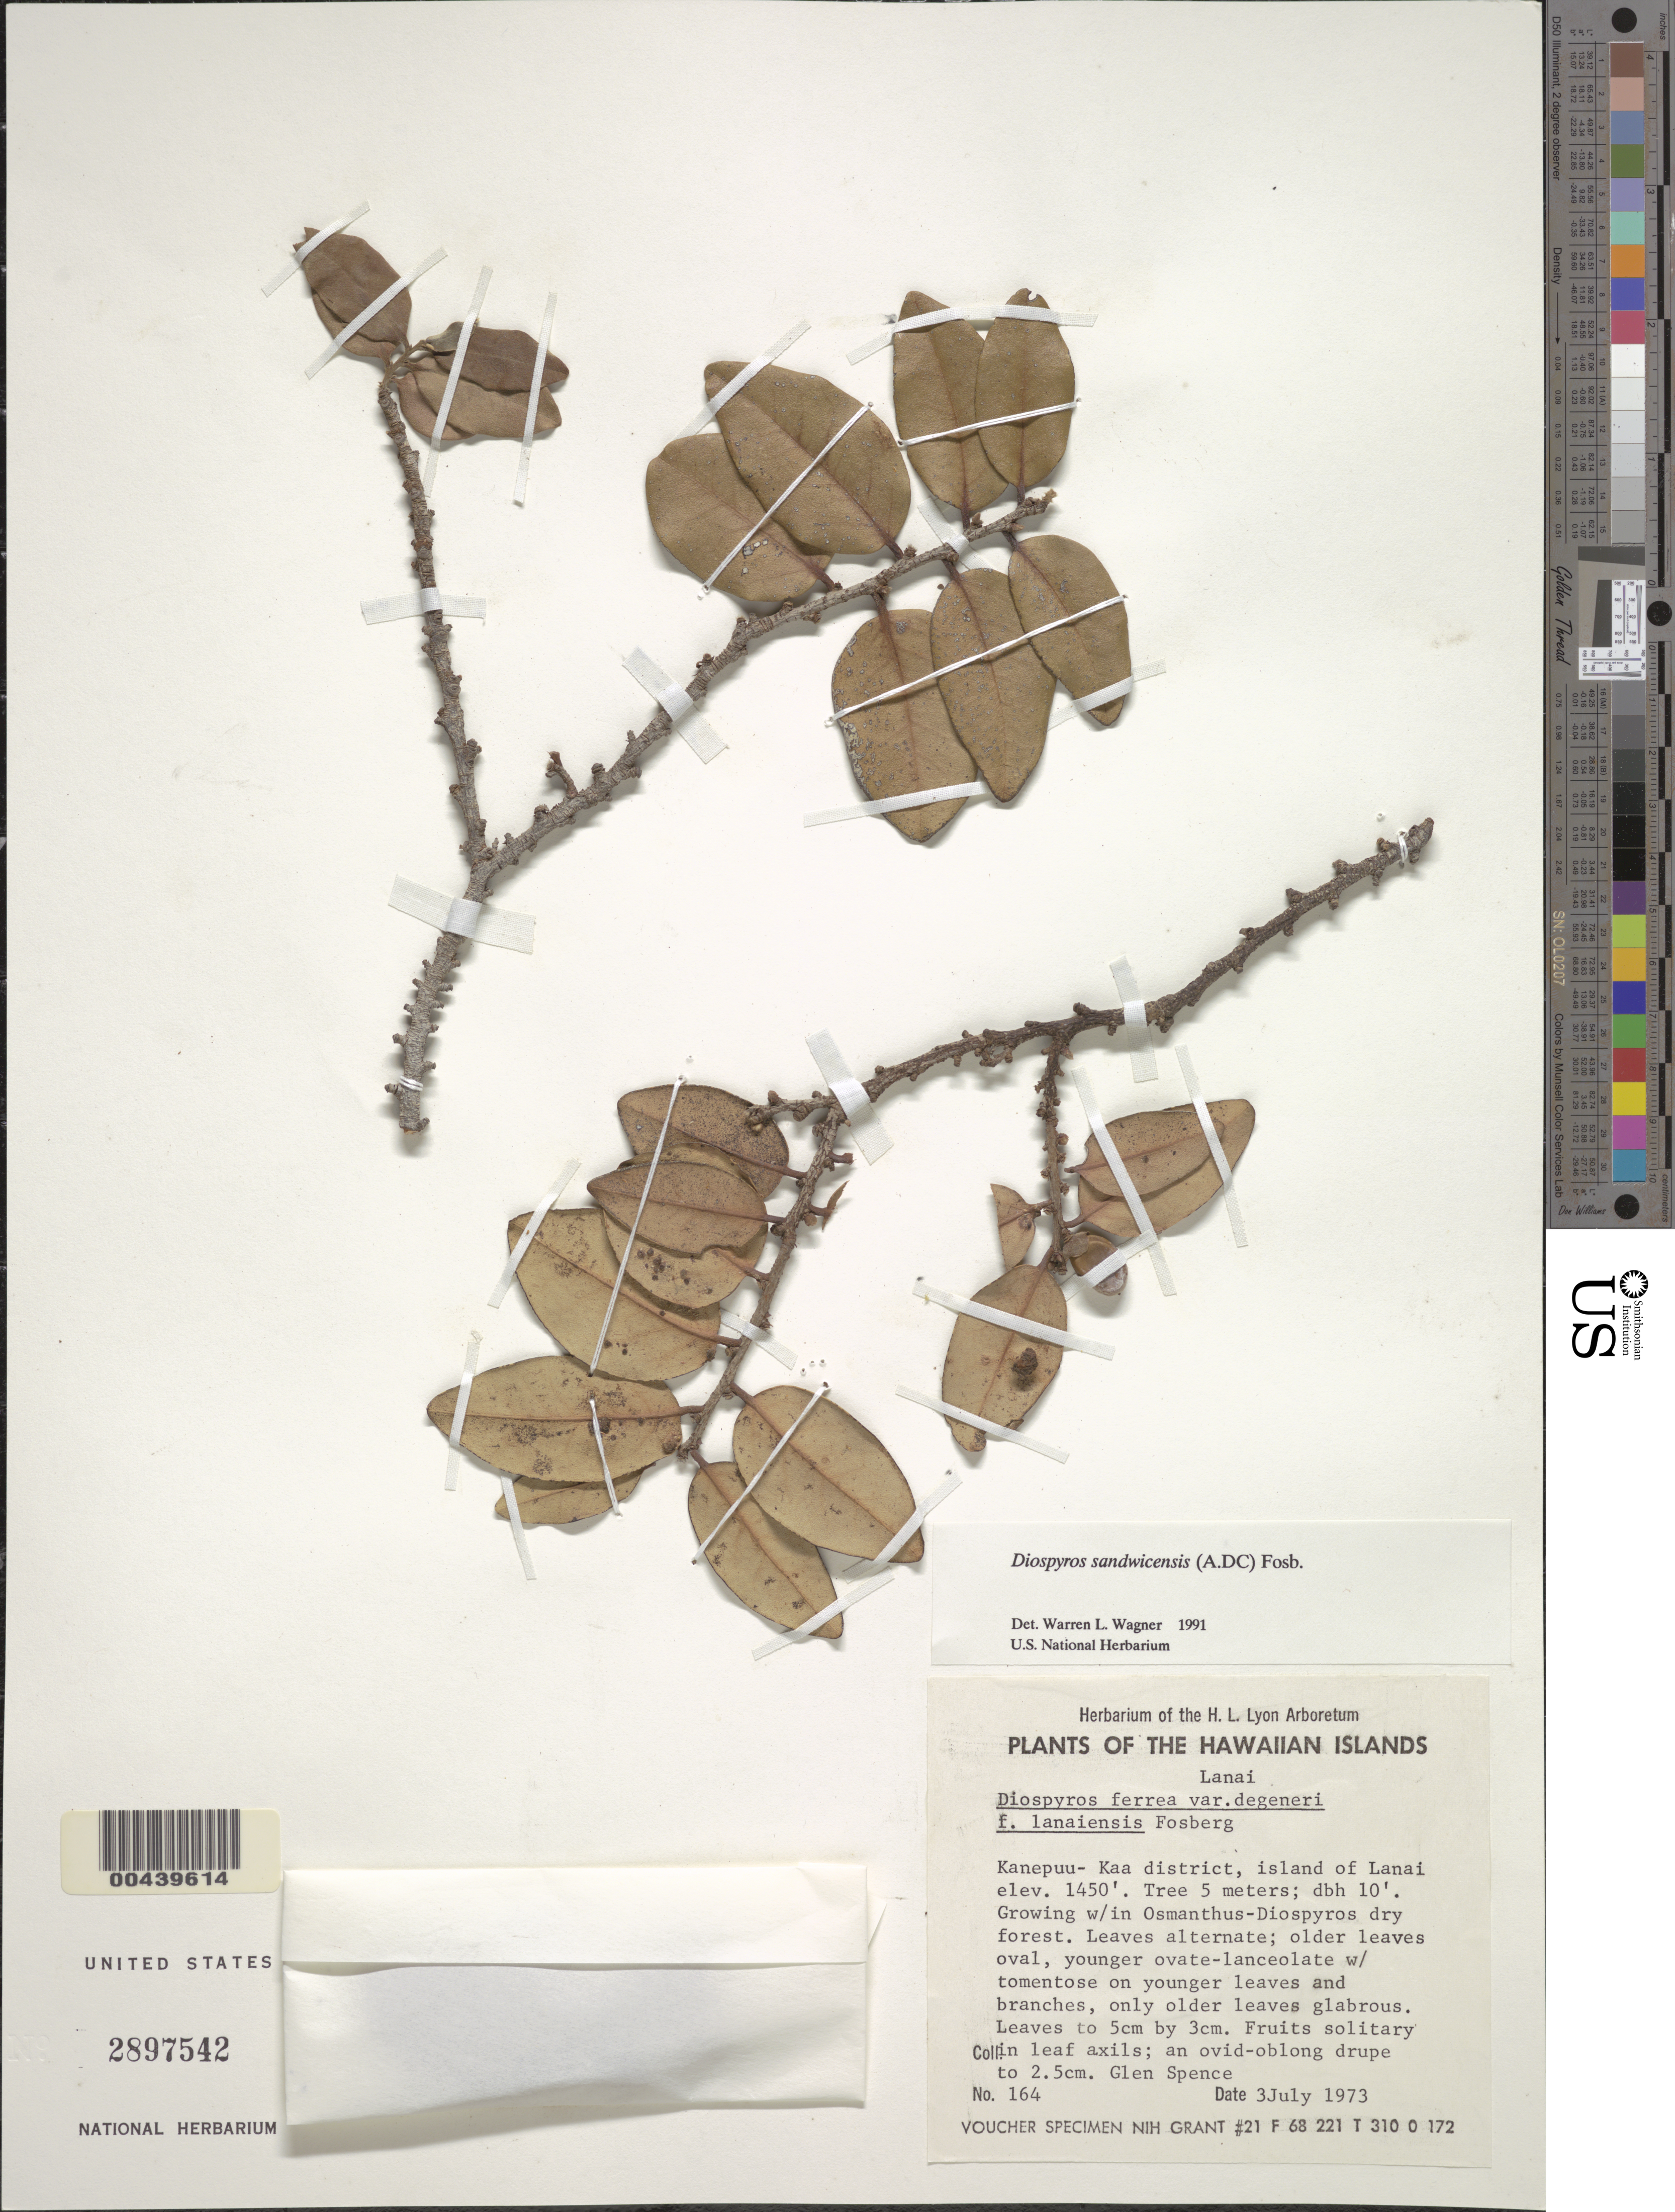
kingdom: Plantae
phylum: Tracheophyta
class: Magnoliopsida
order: Ericales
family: Ebenaceae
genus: Diospyros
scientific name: Diospyros sandwicensis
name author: (A. DC.) Fosberg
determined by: Wagner, W. L., (BOT), Smithsonian Institution - National Museum of Natural History (UNITED STATES)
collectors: G. Spence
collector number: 164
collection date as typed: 3 Jul 1973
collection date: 1973-07-03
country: United States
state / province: Hawaii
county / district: Maui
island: Lana'i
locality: Kanepuu-Kaa district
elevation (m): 442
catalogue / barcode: US 2897542